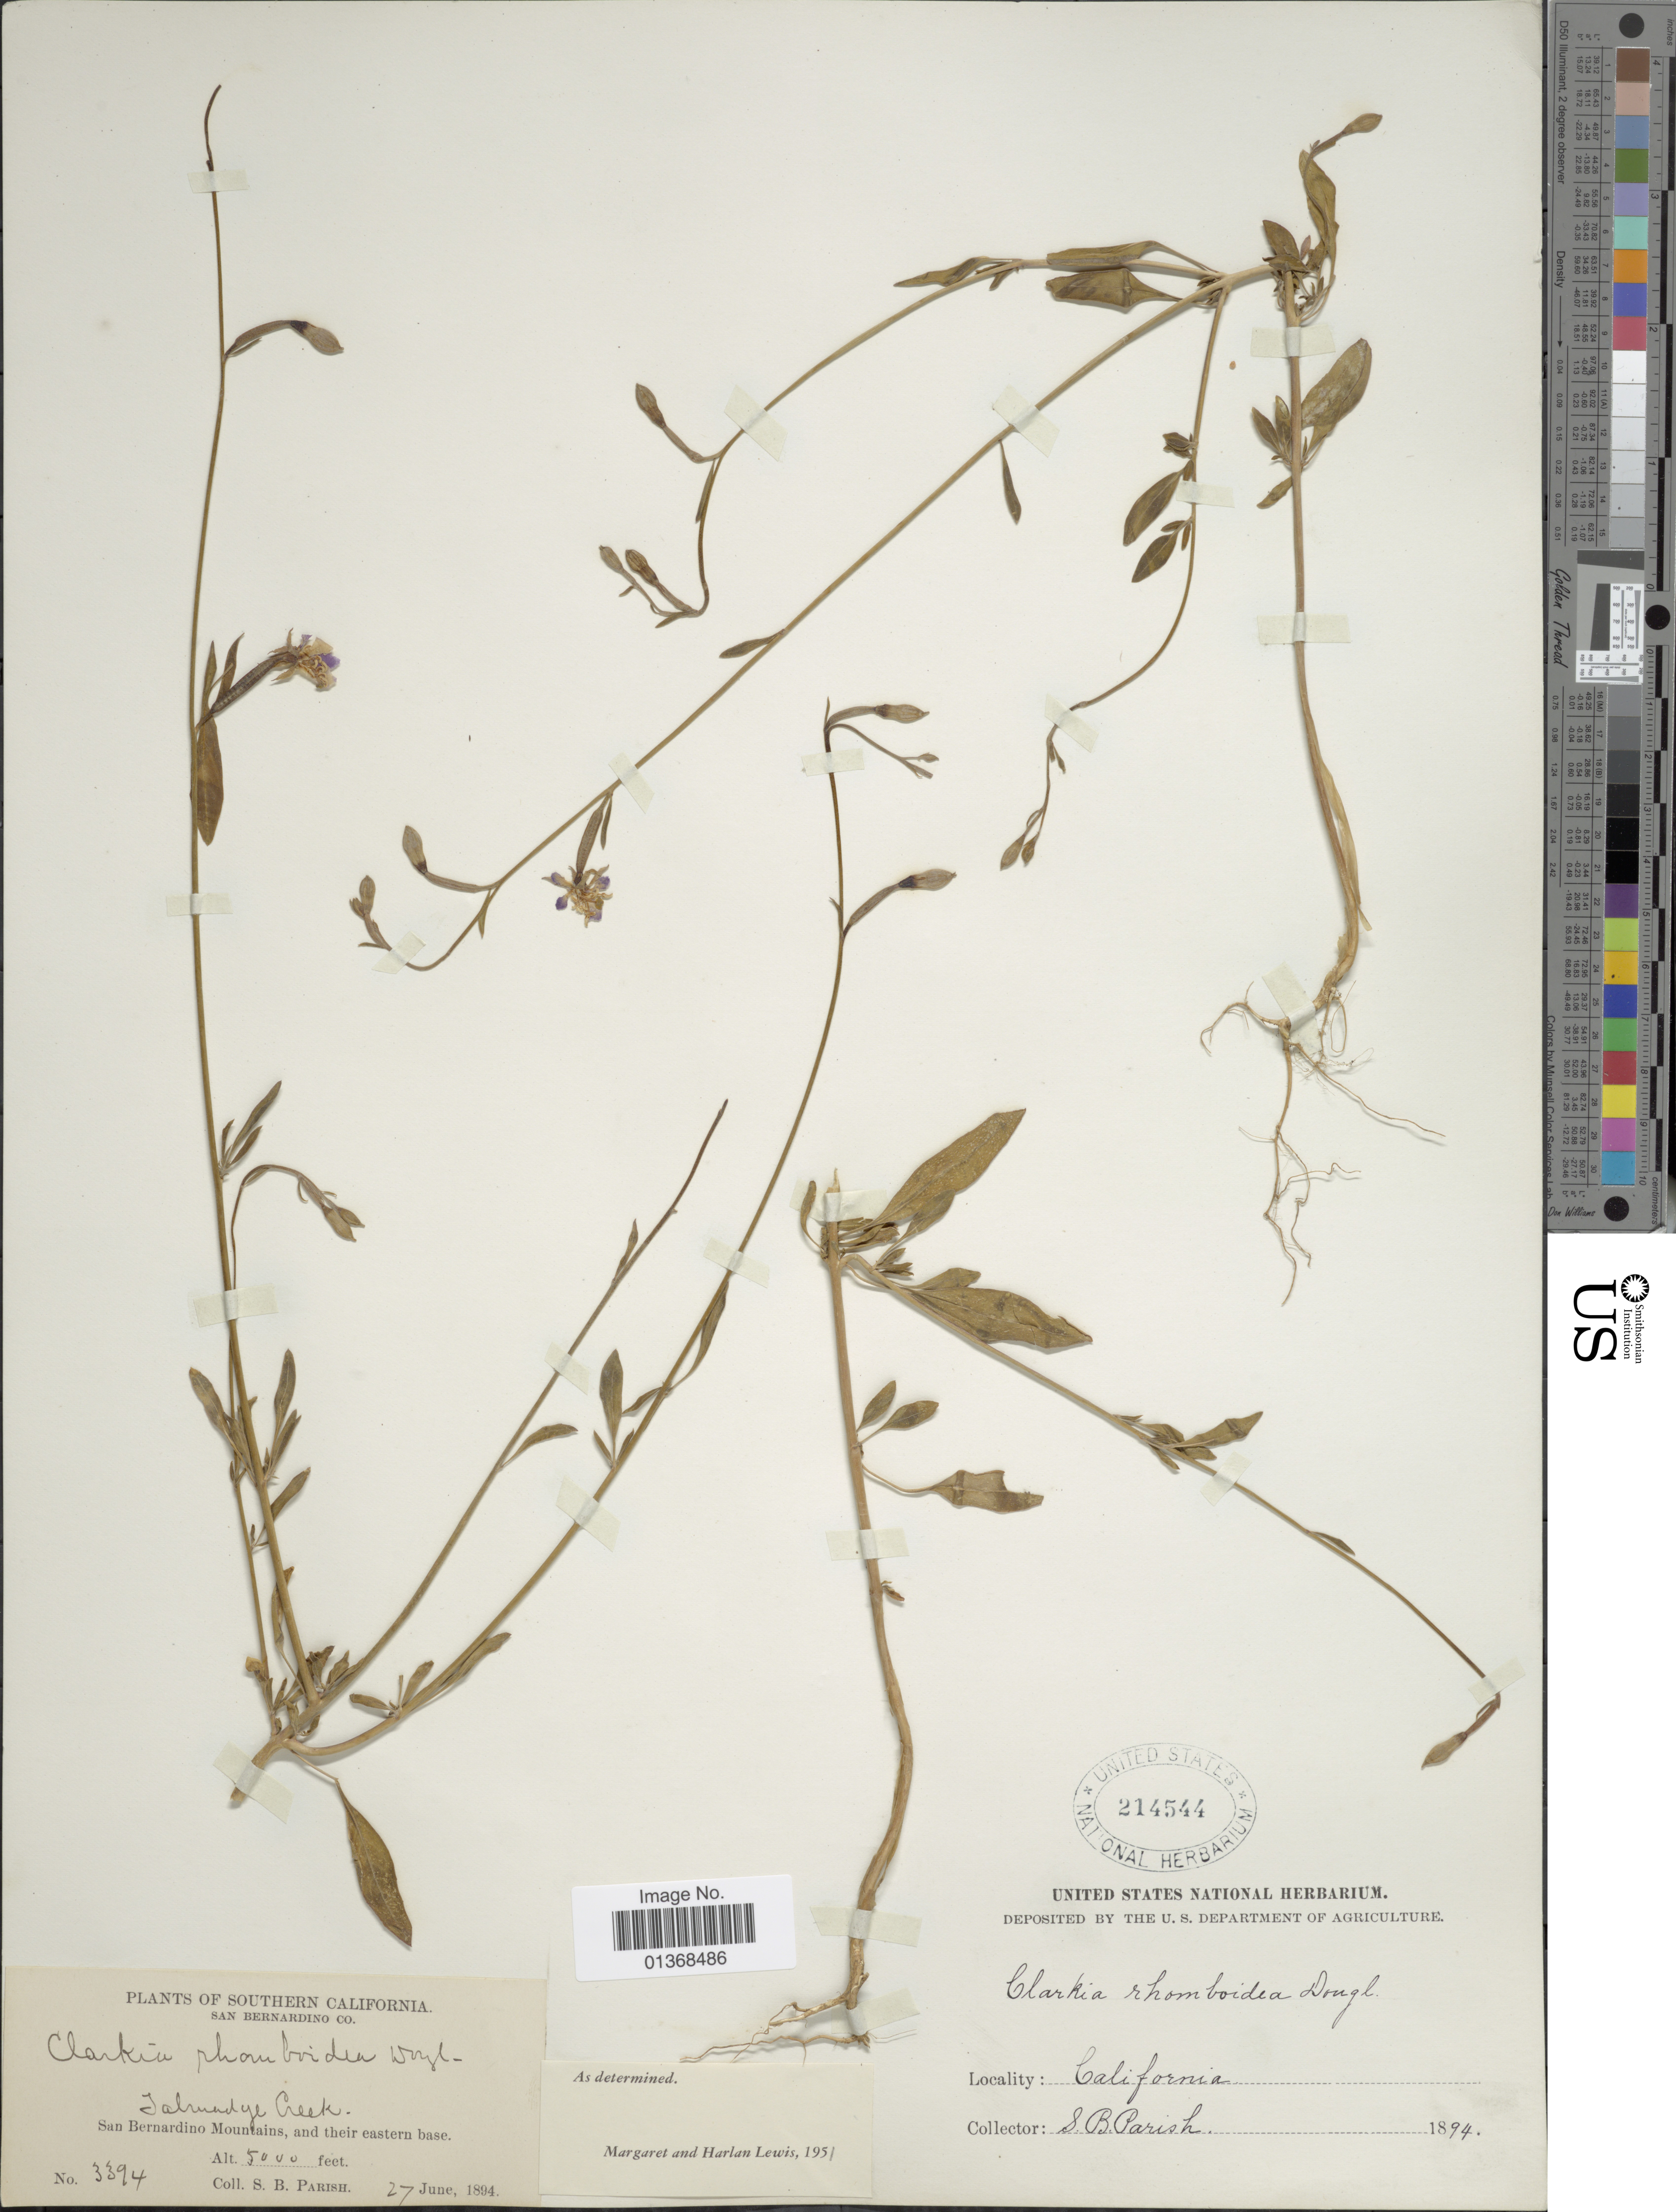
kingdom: Plantae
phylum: Tracheophyta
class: Magnoliopsida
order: Myrtales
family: Onagraceae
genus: Clarkia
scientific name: Clarkia rhomboidea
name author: Douglas ex Hook.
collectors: S. B. Parish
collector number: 3394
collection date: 1894-06-27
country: United States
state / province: California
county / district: San Bernardino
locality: Southern California, San Bernardino Co., Talmadge Creek, San Bernardino Mountains, and their eastern base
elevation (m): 1524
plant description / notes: Corrected "Jalrudge Creek" to Talmadge Creek. Filled county field.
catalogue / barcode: US 214544